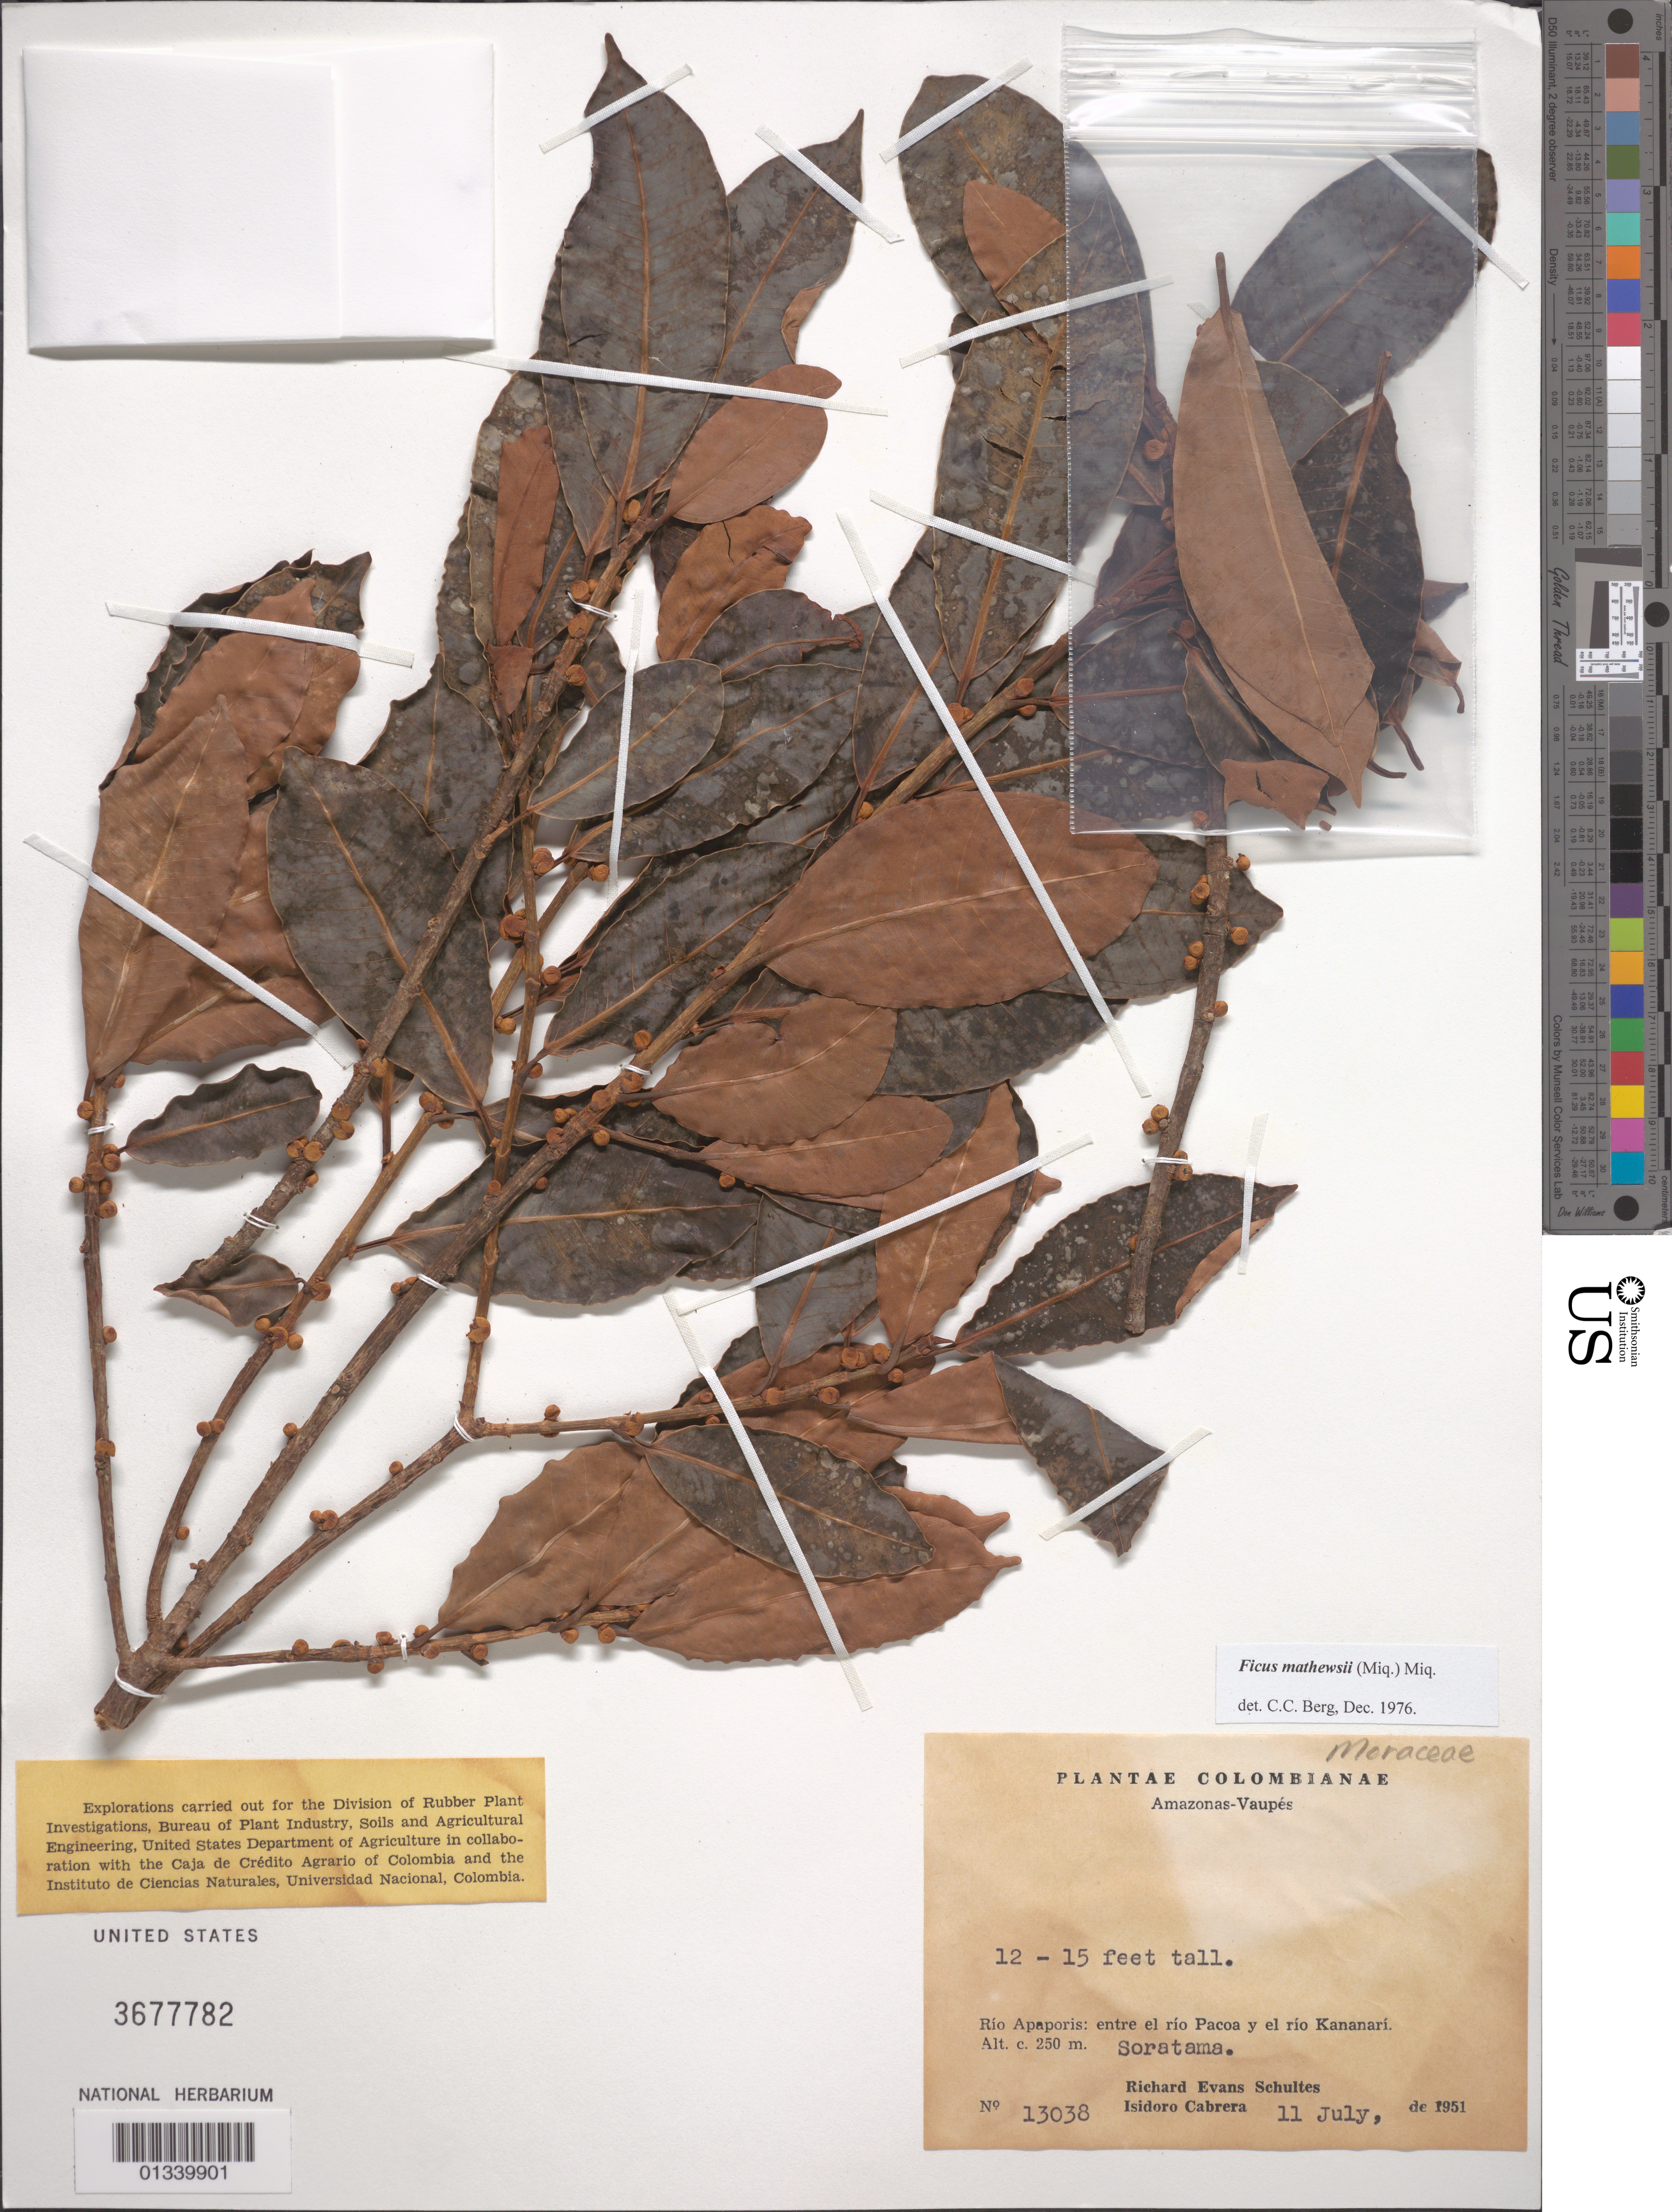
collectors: R. E. Schultes & I. Cabrera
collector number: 13038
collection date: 1951-07-11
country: Colombia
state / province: Amazonas / Vaupés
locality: Rio Apaporis: entre el rio Pacoa y el rio Kananari.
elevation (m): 250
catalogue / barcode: US 3677782